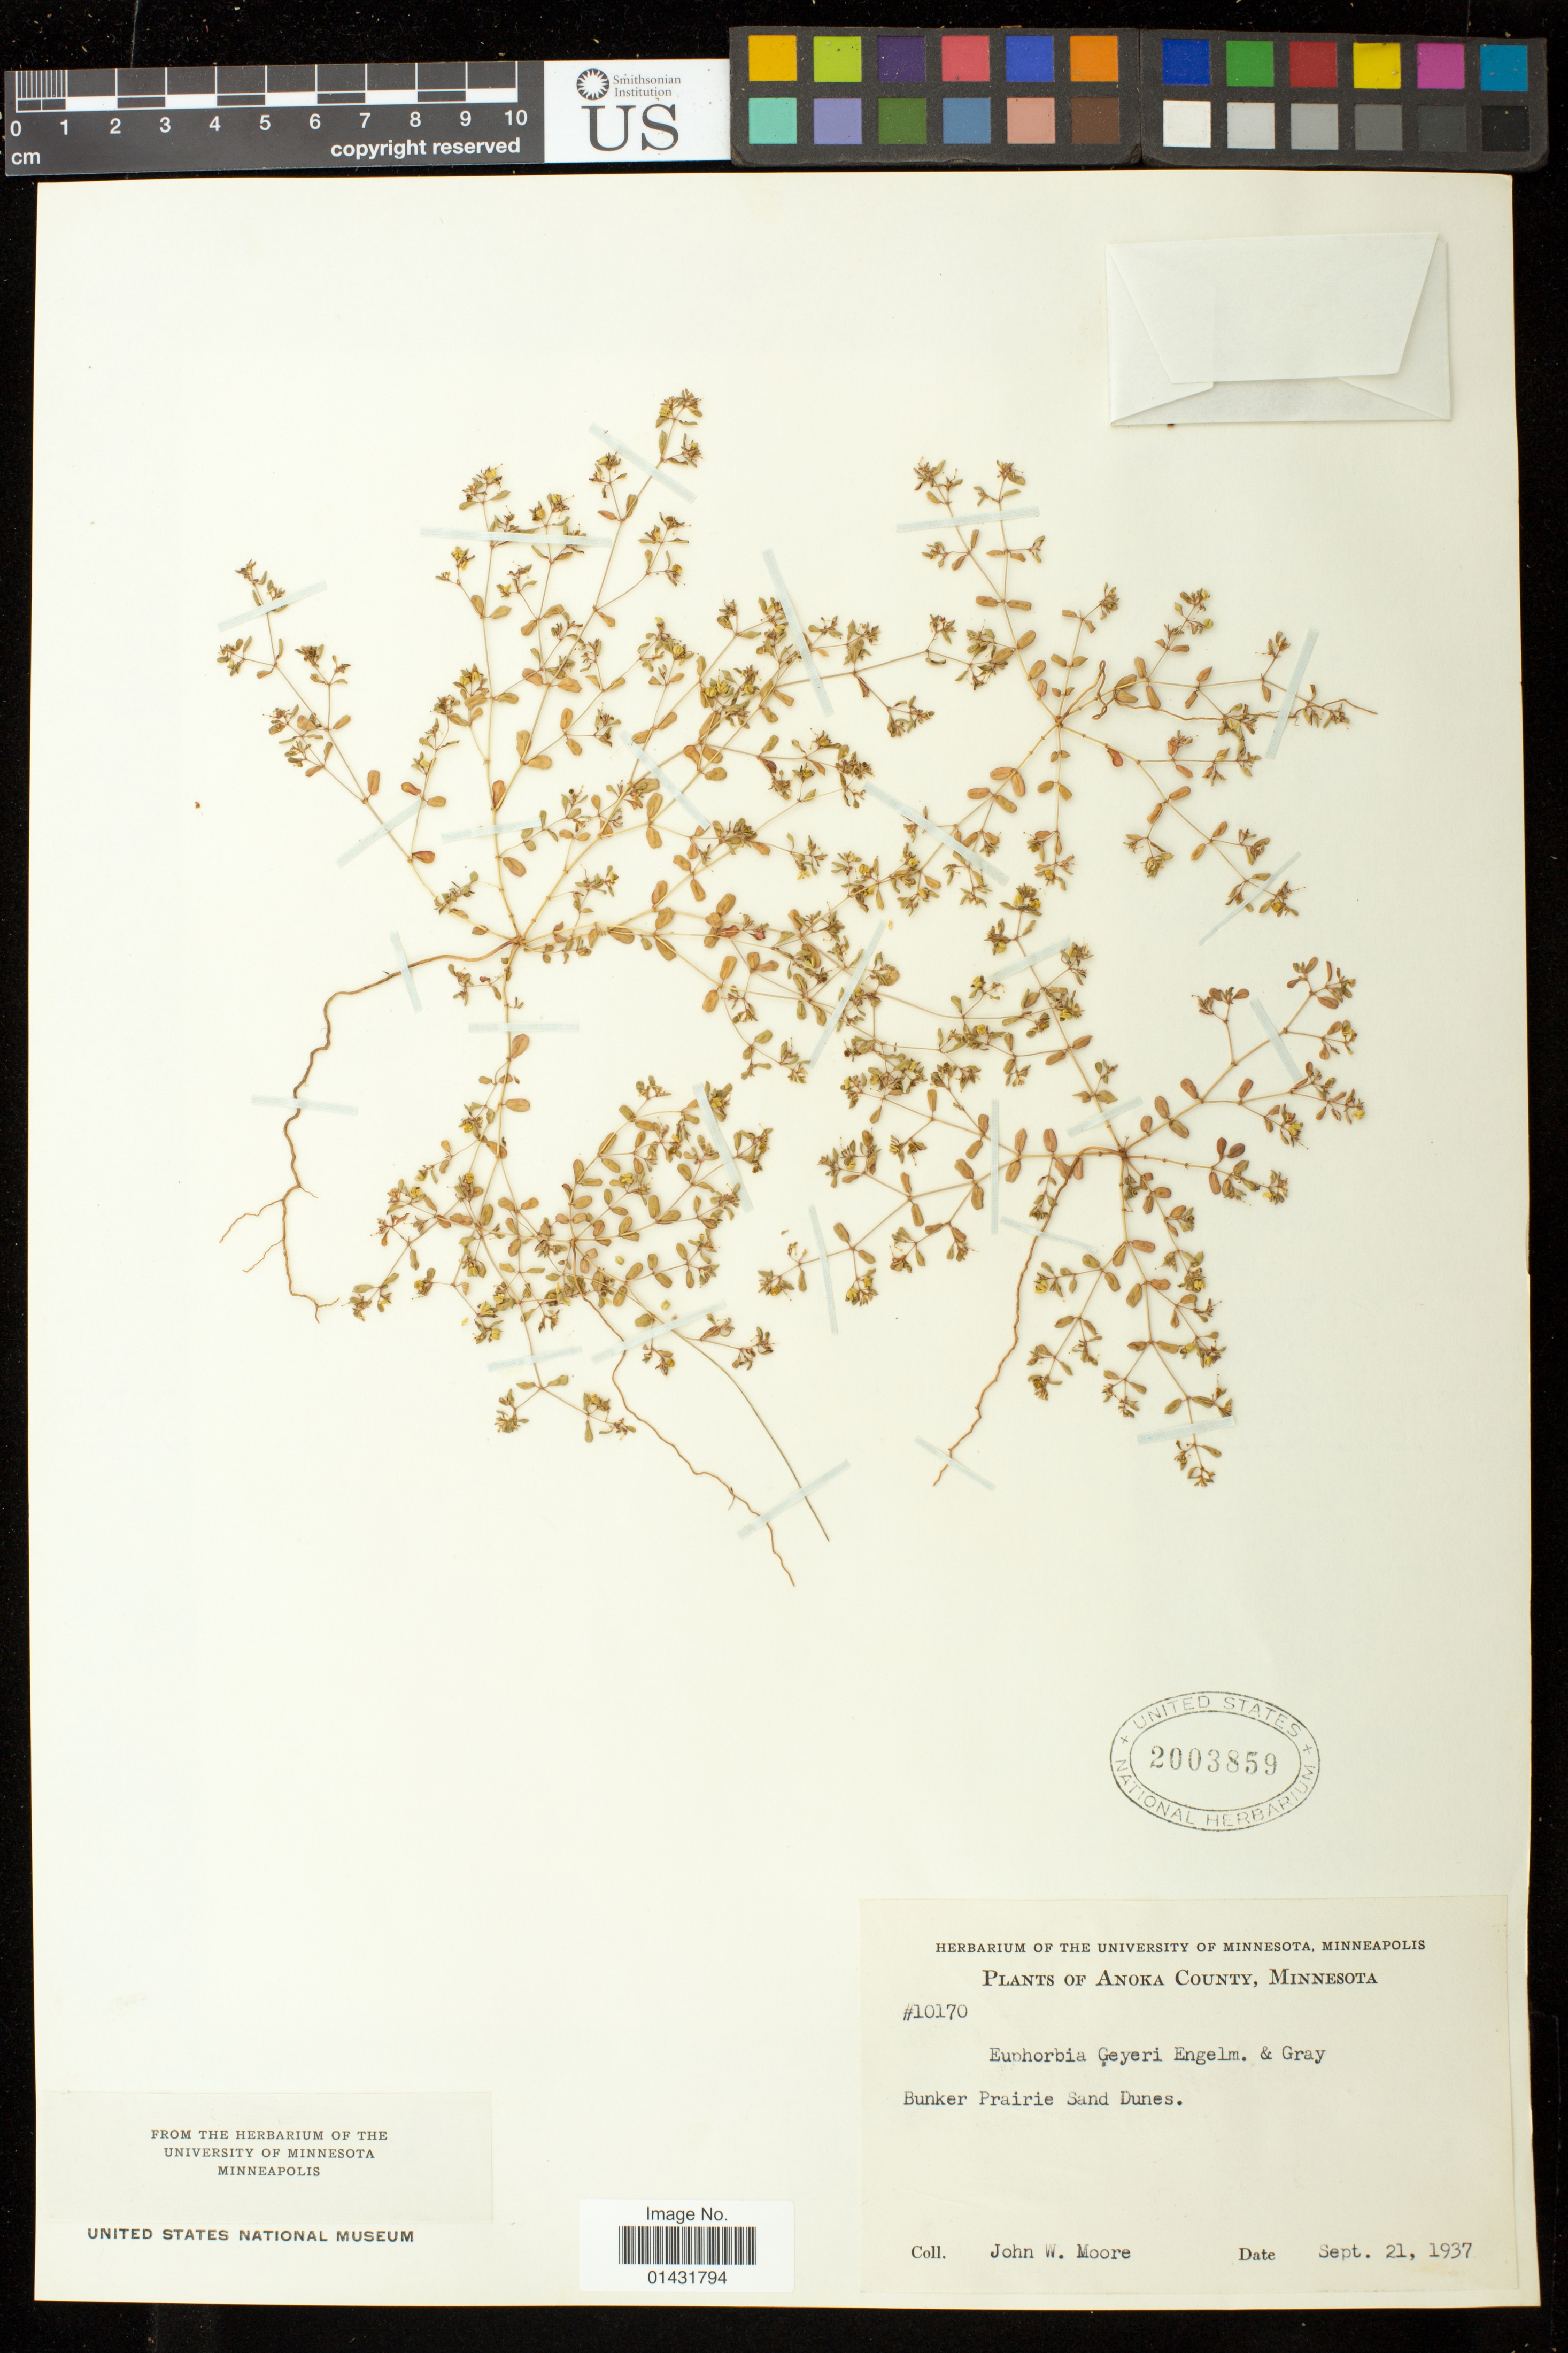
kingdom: Plantae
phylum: Tracheophyta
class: Magnoliopsida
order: Malpighiales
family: Euphorbiaceae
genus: Euphorbia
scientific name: Euphorbia geyeri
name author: Engelm.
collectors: J. Moore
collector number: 10170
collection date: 1937-09-21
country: United States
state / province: Minnesota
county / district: Anoka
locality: Bunker Prairie Sand Dunes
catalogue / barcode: US 2003859